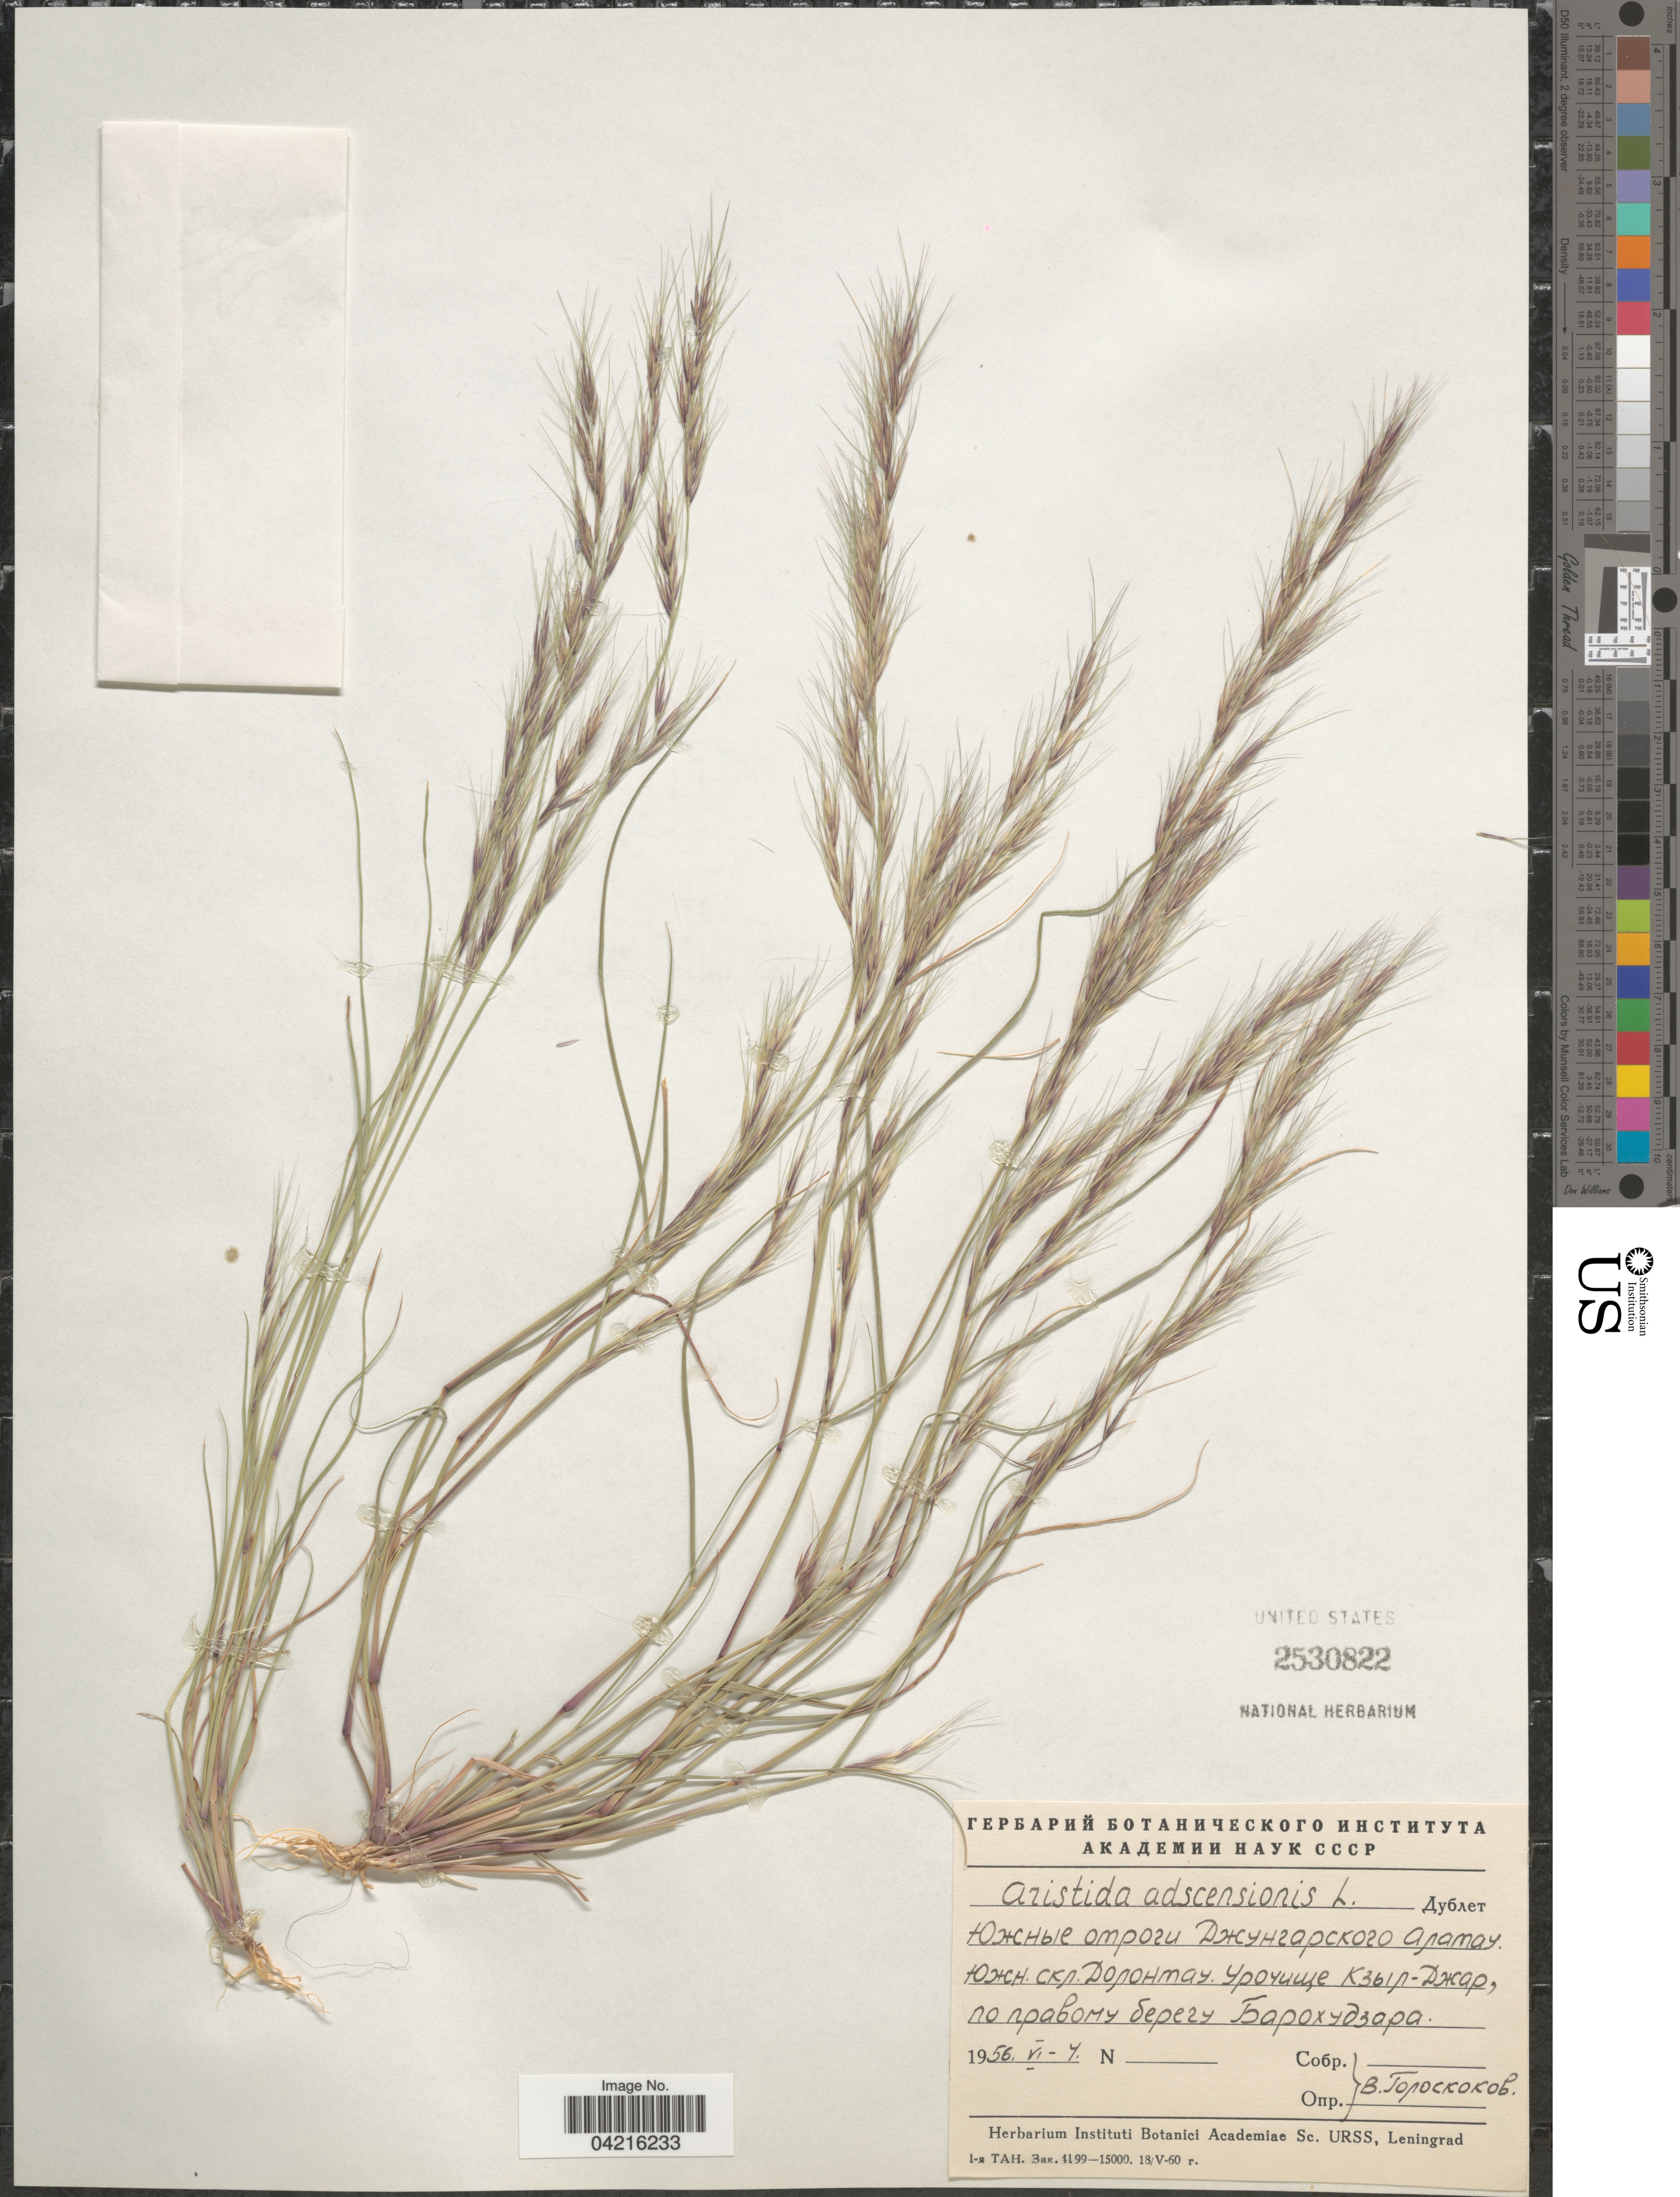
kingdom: Plantae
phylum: Tracheophyta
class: Liliopsida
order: Poales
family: Poaceae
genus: Aristida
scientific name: Aristida adscensionis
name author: L.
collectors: V. Goloskokov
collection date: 1956-06-07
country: Kazakhstan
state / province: Almaty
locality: Dzhungarian Alatau, Kzyl-Dzhar, south slope of Dolontau, right shore of Barakhudzar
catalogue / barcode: US 2530822